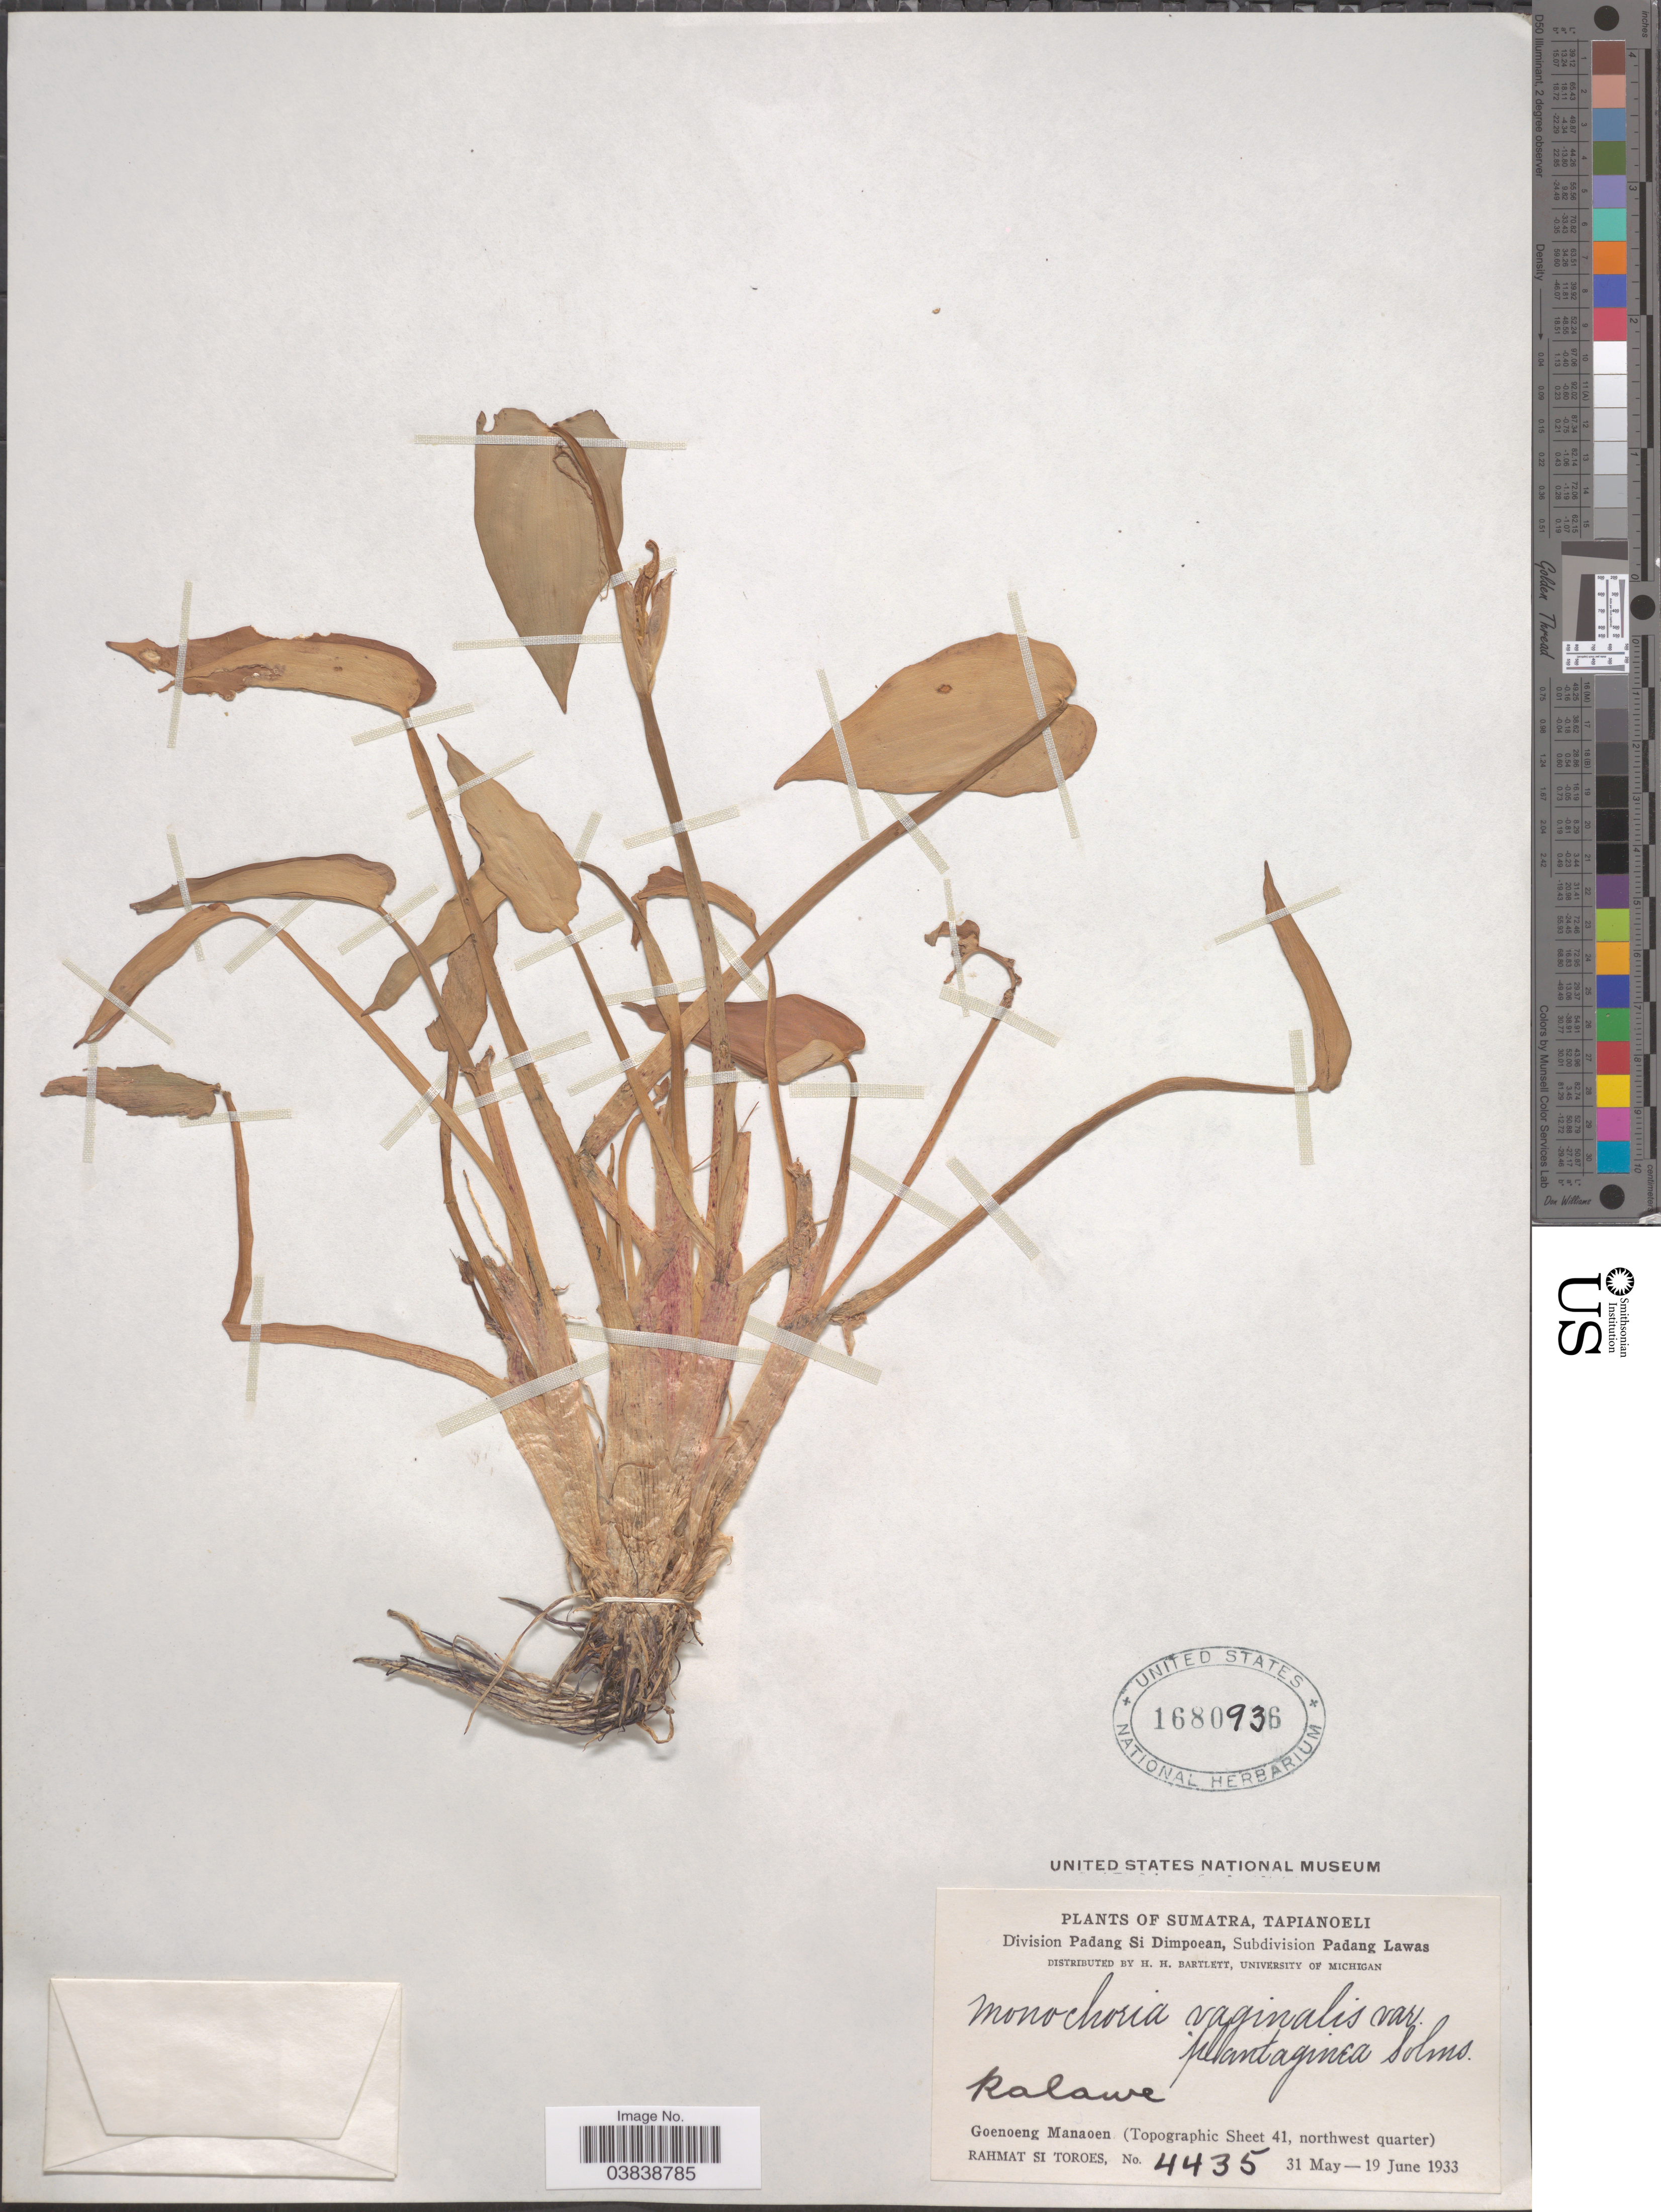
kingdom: Plantae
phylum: Tracheophyta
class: Liliopsida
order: Commelinales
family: Pontederiaceae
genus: Monochoria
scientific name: Monochoria vaginalis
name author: (Burm. f.) C. Presl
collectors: Rahmat Si Boeea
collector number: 4435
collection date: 1933-05-31/1933-06-19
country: Indonesia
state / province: Sumatra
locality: Sumatra, Tapianoeli. Division Padang Si Dimpoean, Subdivision Padang Lawas. Goenoeng Manaoen (Topographic Sheet 41, northwest quarter).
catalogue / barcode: US 1680936